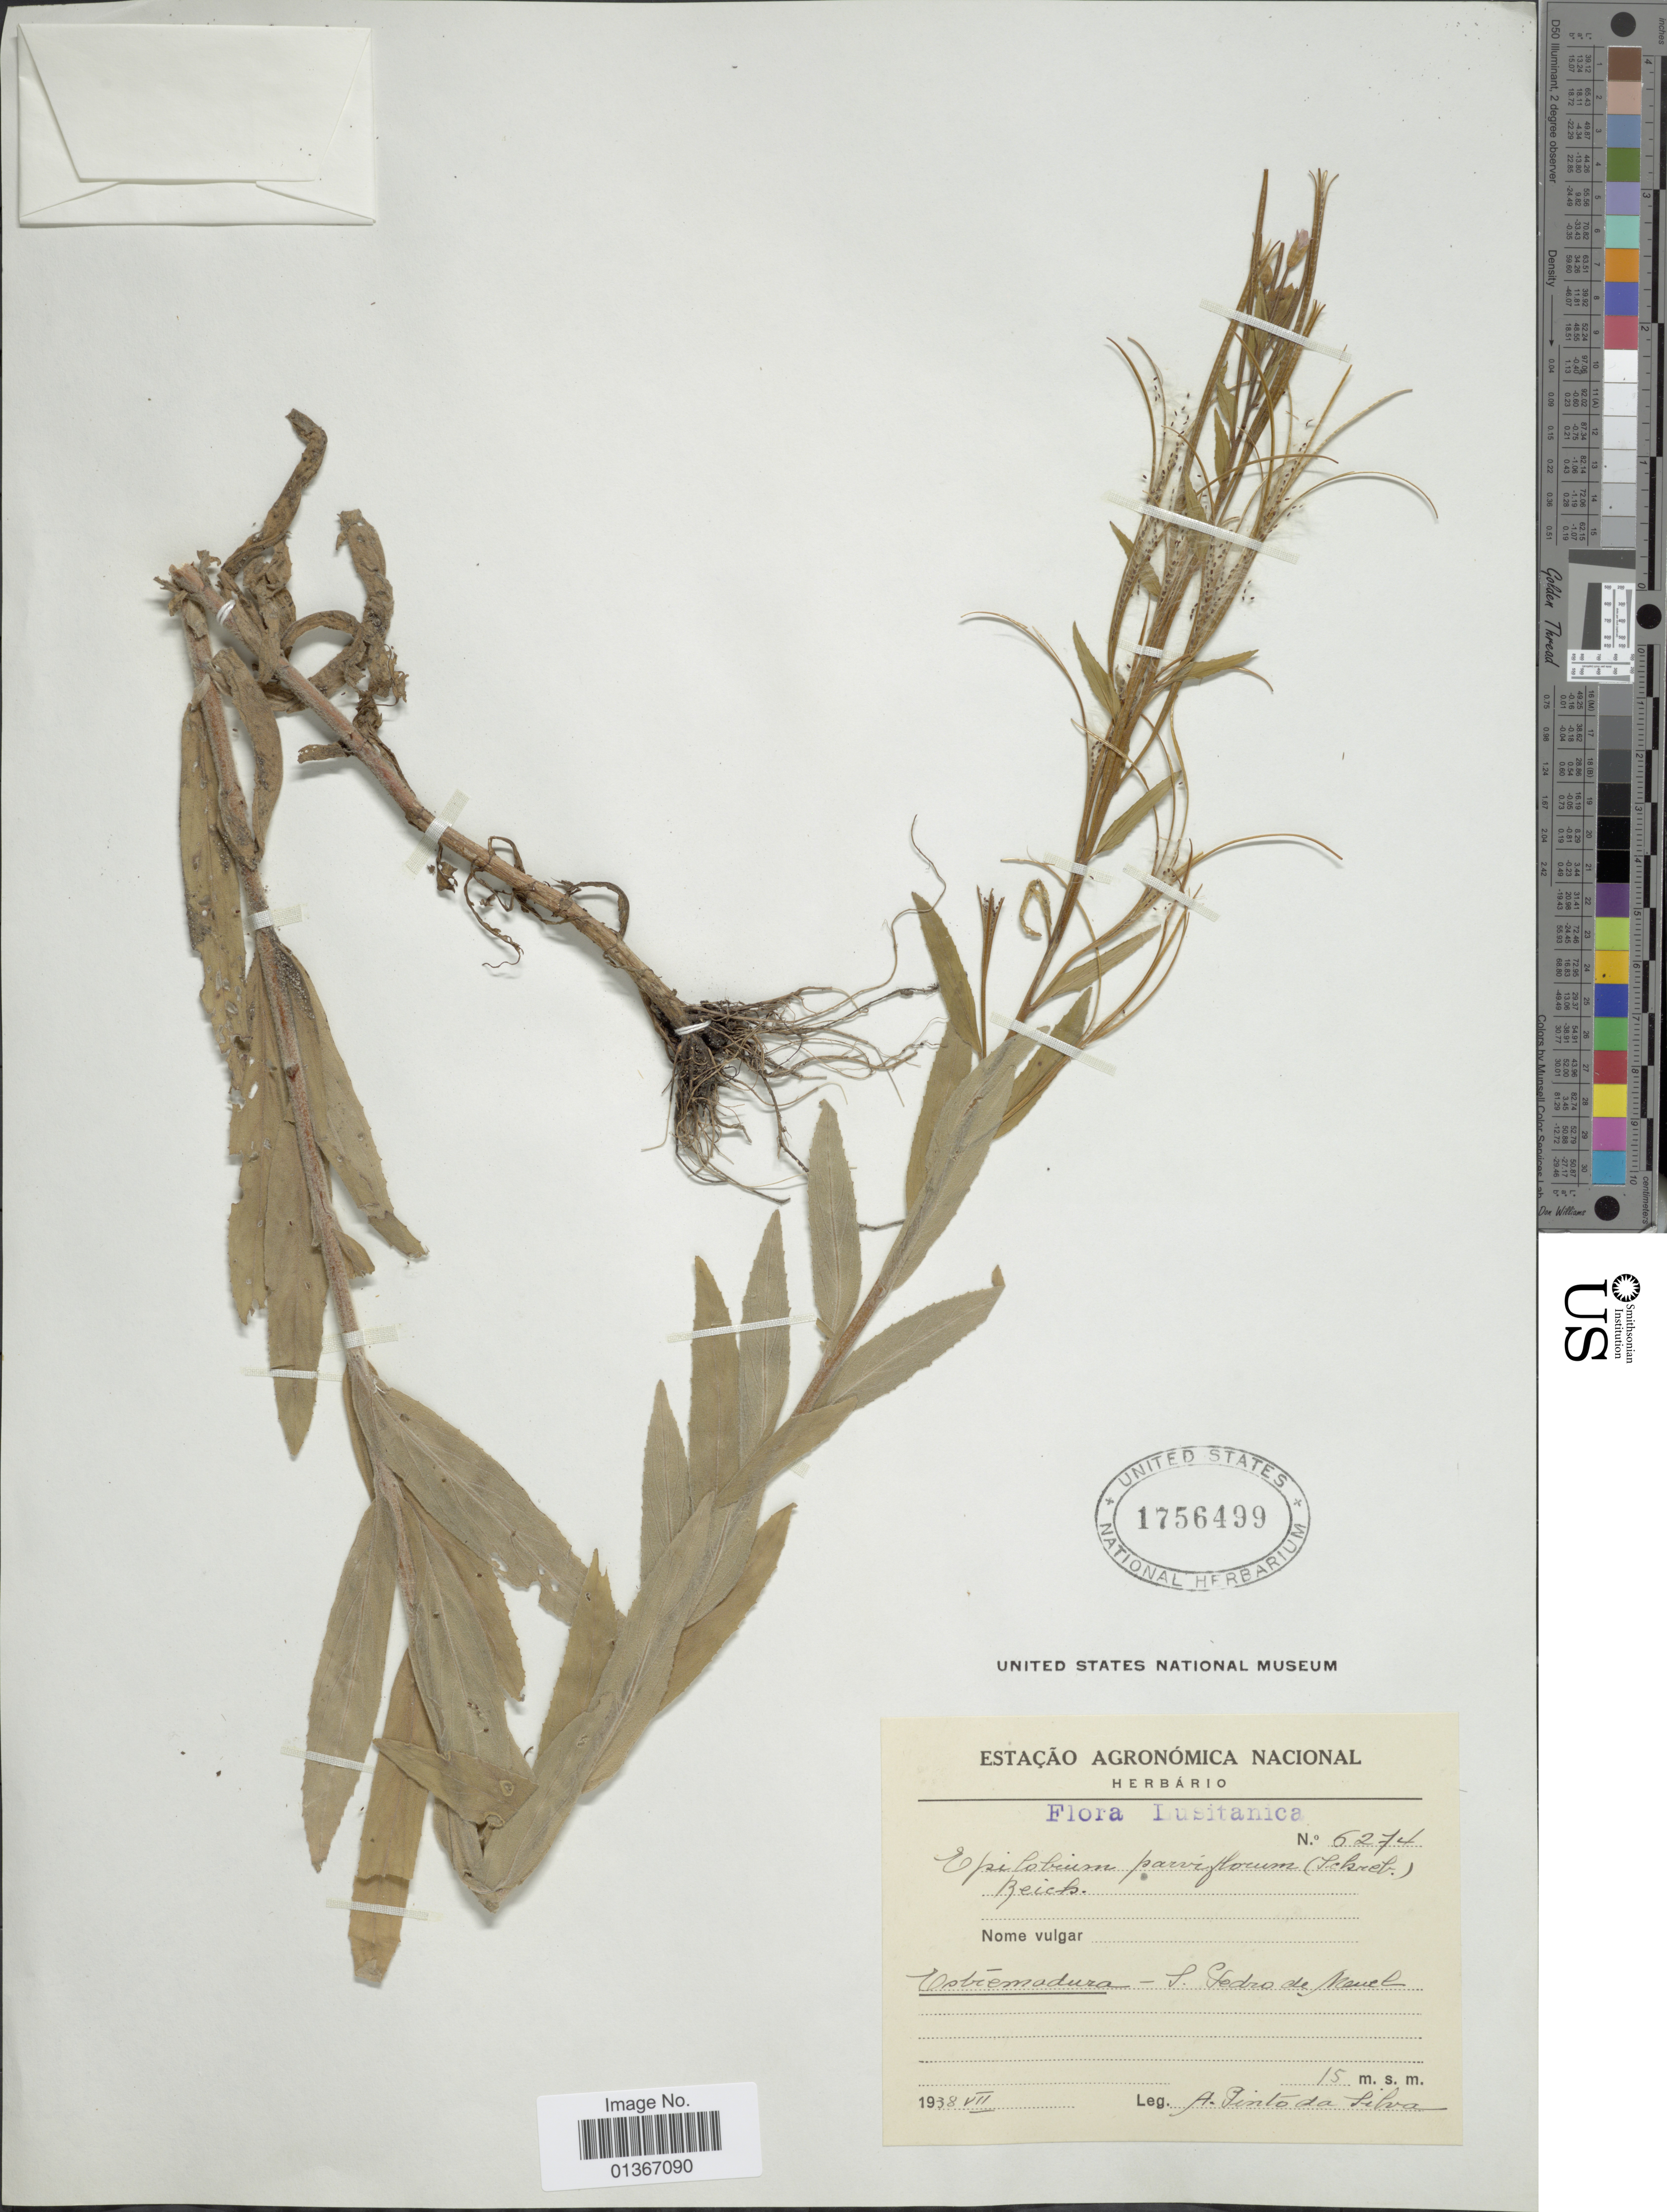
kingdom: Plantae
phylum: Tracheophyta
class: Magnoliopsida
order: Myrtales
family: Onagraceae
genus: Epilobium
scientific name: Epilobium parviflorum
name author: Schreb.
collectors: A. Pinto da Silva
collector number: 6274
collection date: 1938-07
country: Portugal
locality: Estremadura - S. Gedro de Nauel. [interpreted]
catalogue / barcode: US 1756499